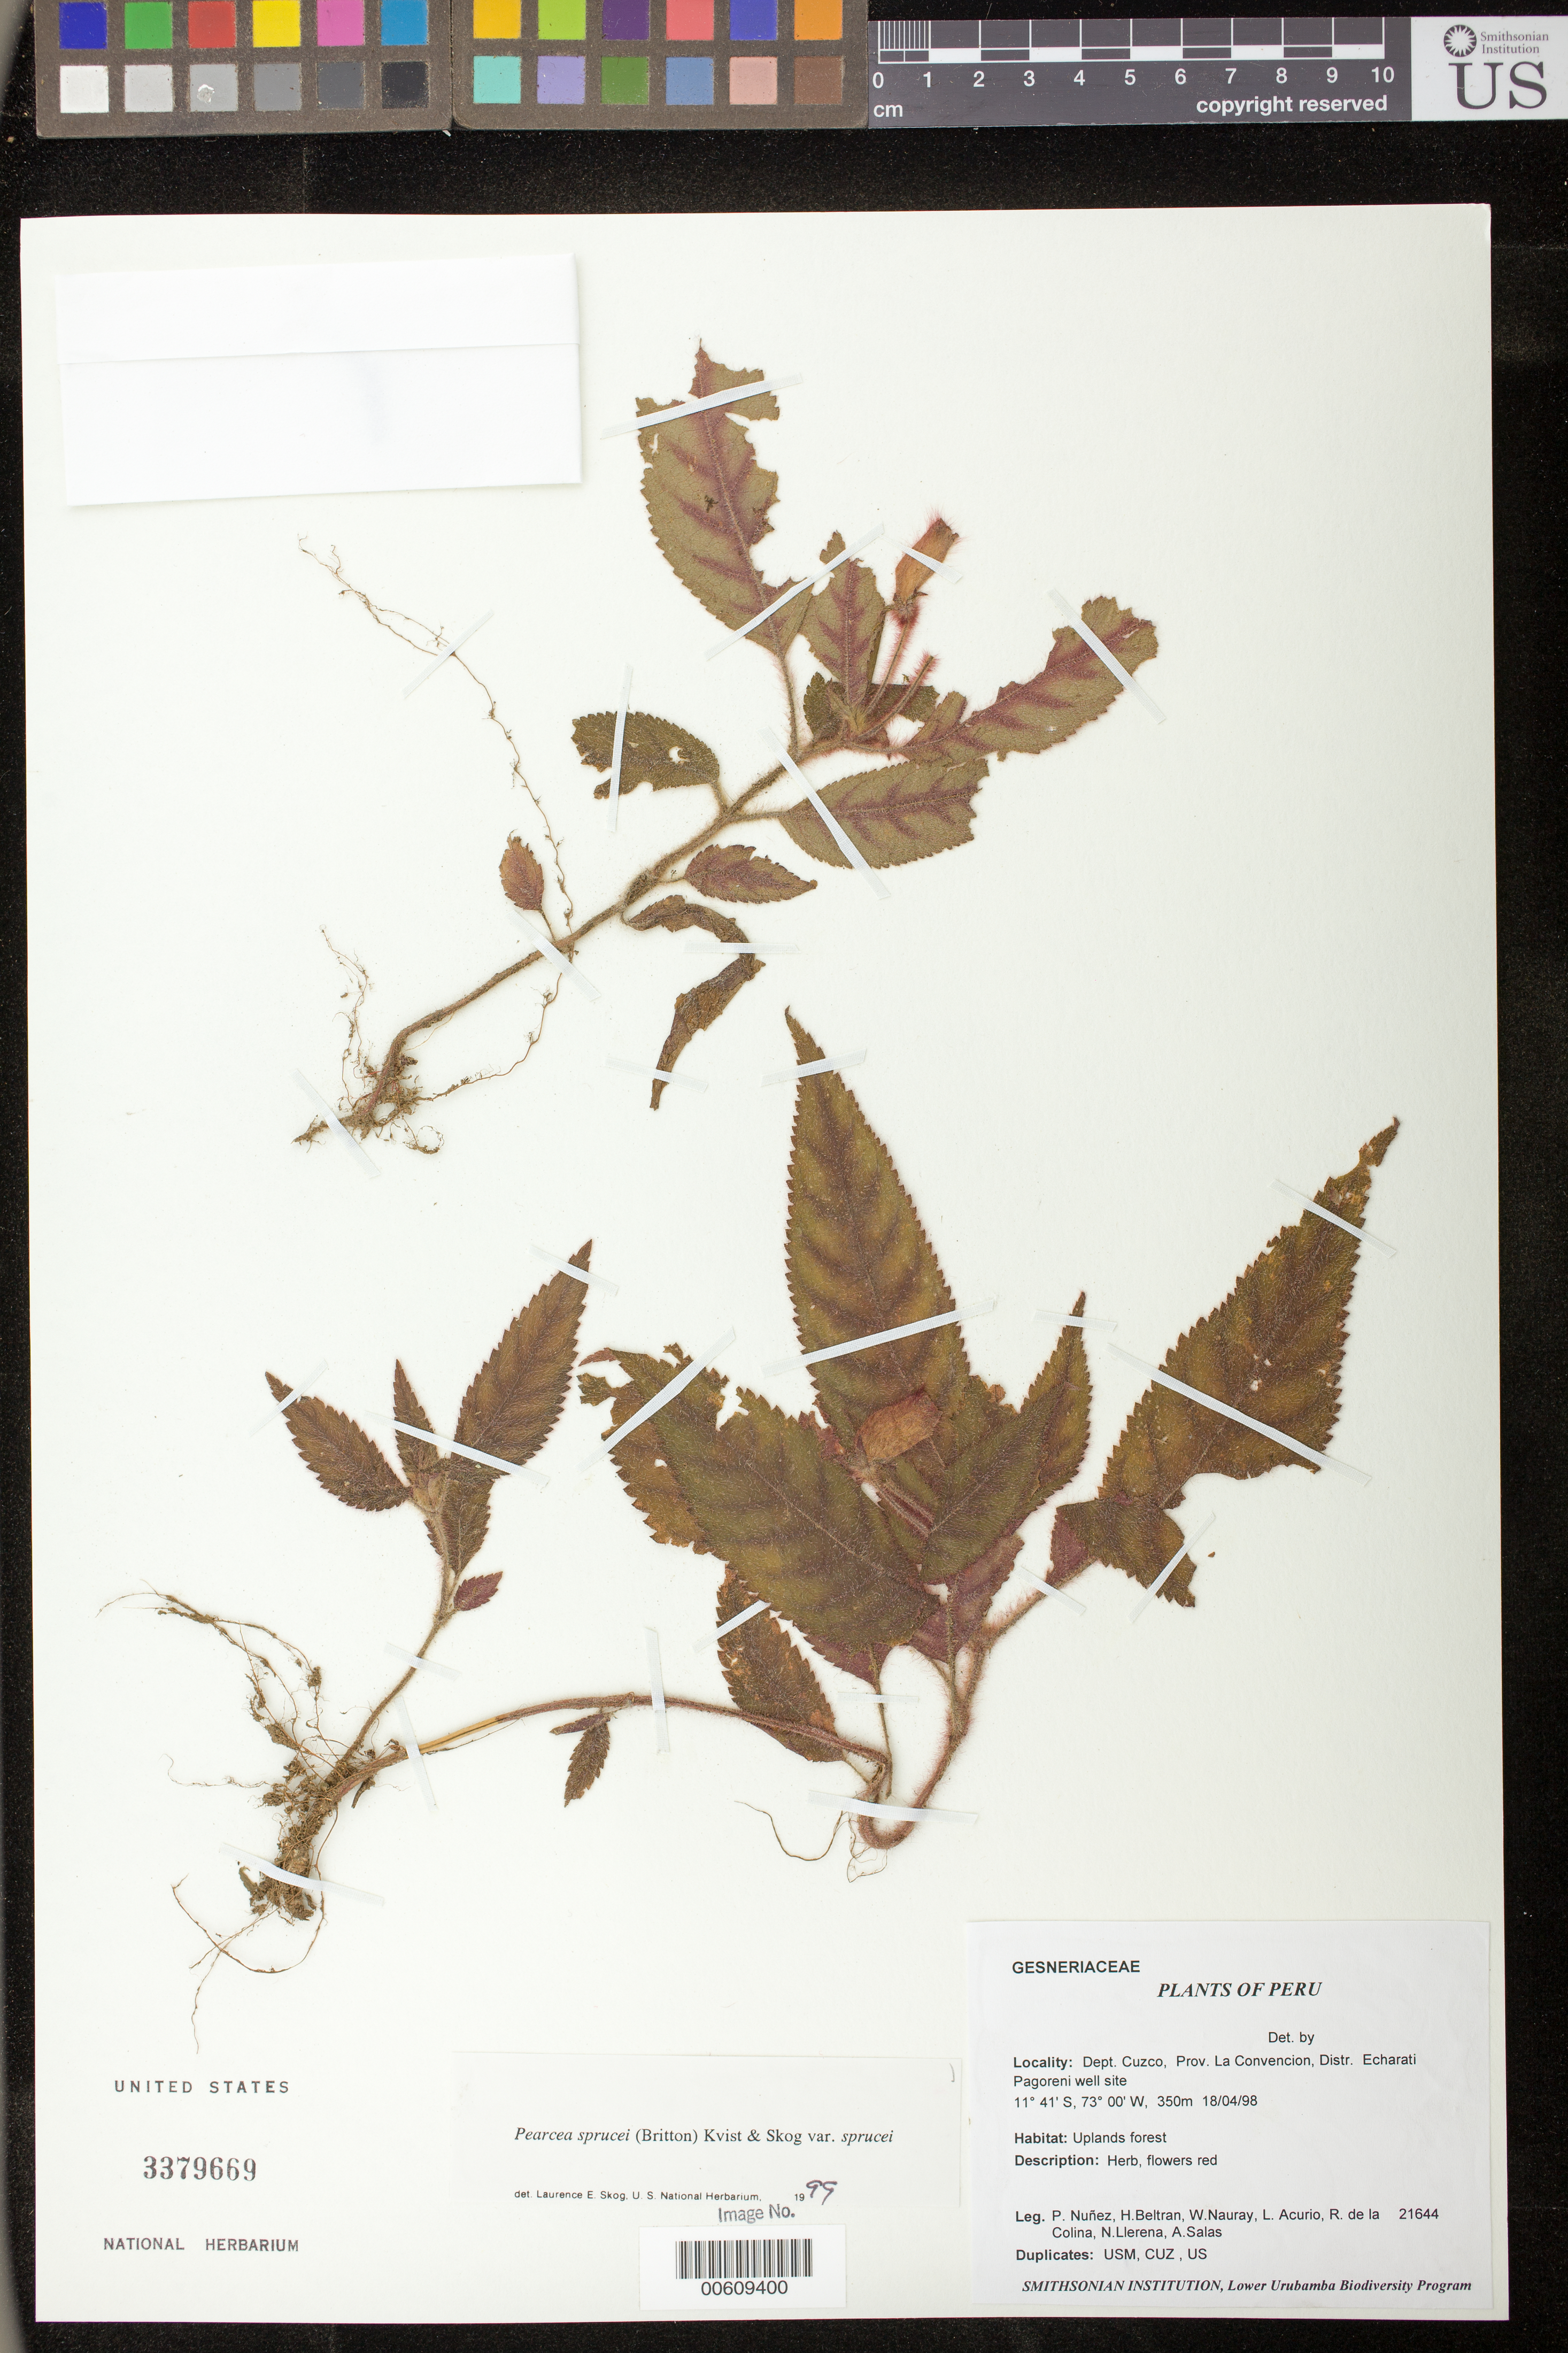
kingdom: Plantae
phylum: Tracheophyta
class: Magnoliopsida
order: Lamiales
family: Gesneriaceae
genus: Pearcea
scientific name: Pearcea sprucei var. sprucei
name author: (Britton ex Rusby) L.P. Kvist & L.E. Skog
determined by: Skog, Laurence E.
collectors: P. Núñez V., H. Beltran, W. Nauray, L. Acurio, R. de La Colina, N. Llerena & A. Salas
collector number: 21644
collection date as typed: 18 Apr 1998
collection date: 1998-04-18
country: Peru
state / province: Cusco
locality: Prov. La Convencion; Dtto. Echarati, Pagoreni well site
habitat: Uplands forest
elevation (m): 350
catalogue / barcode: US 3379669